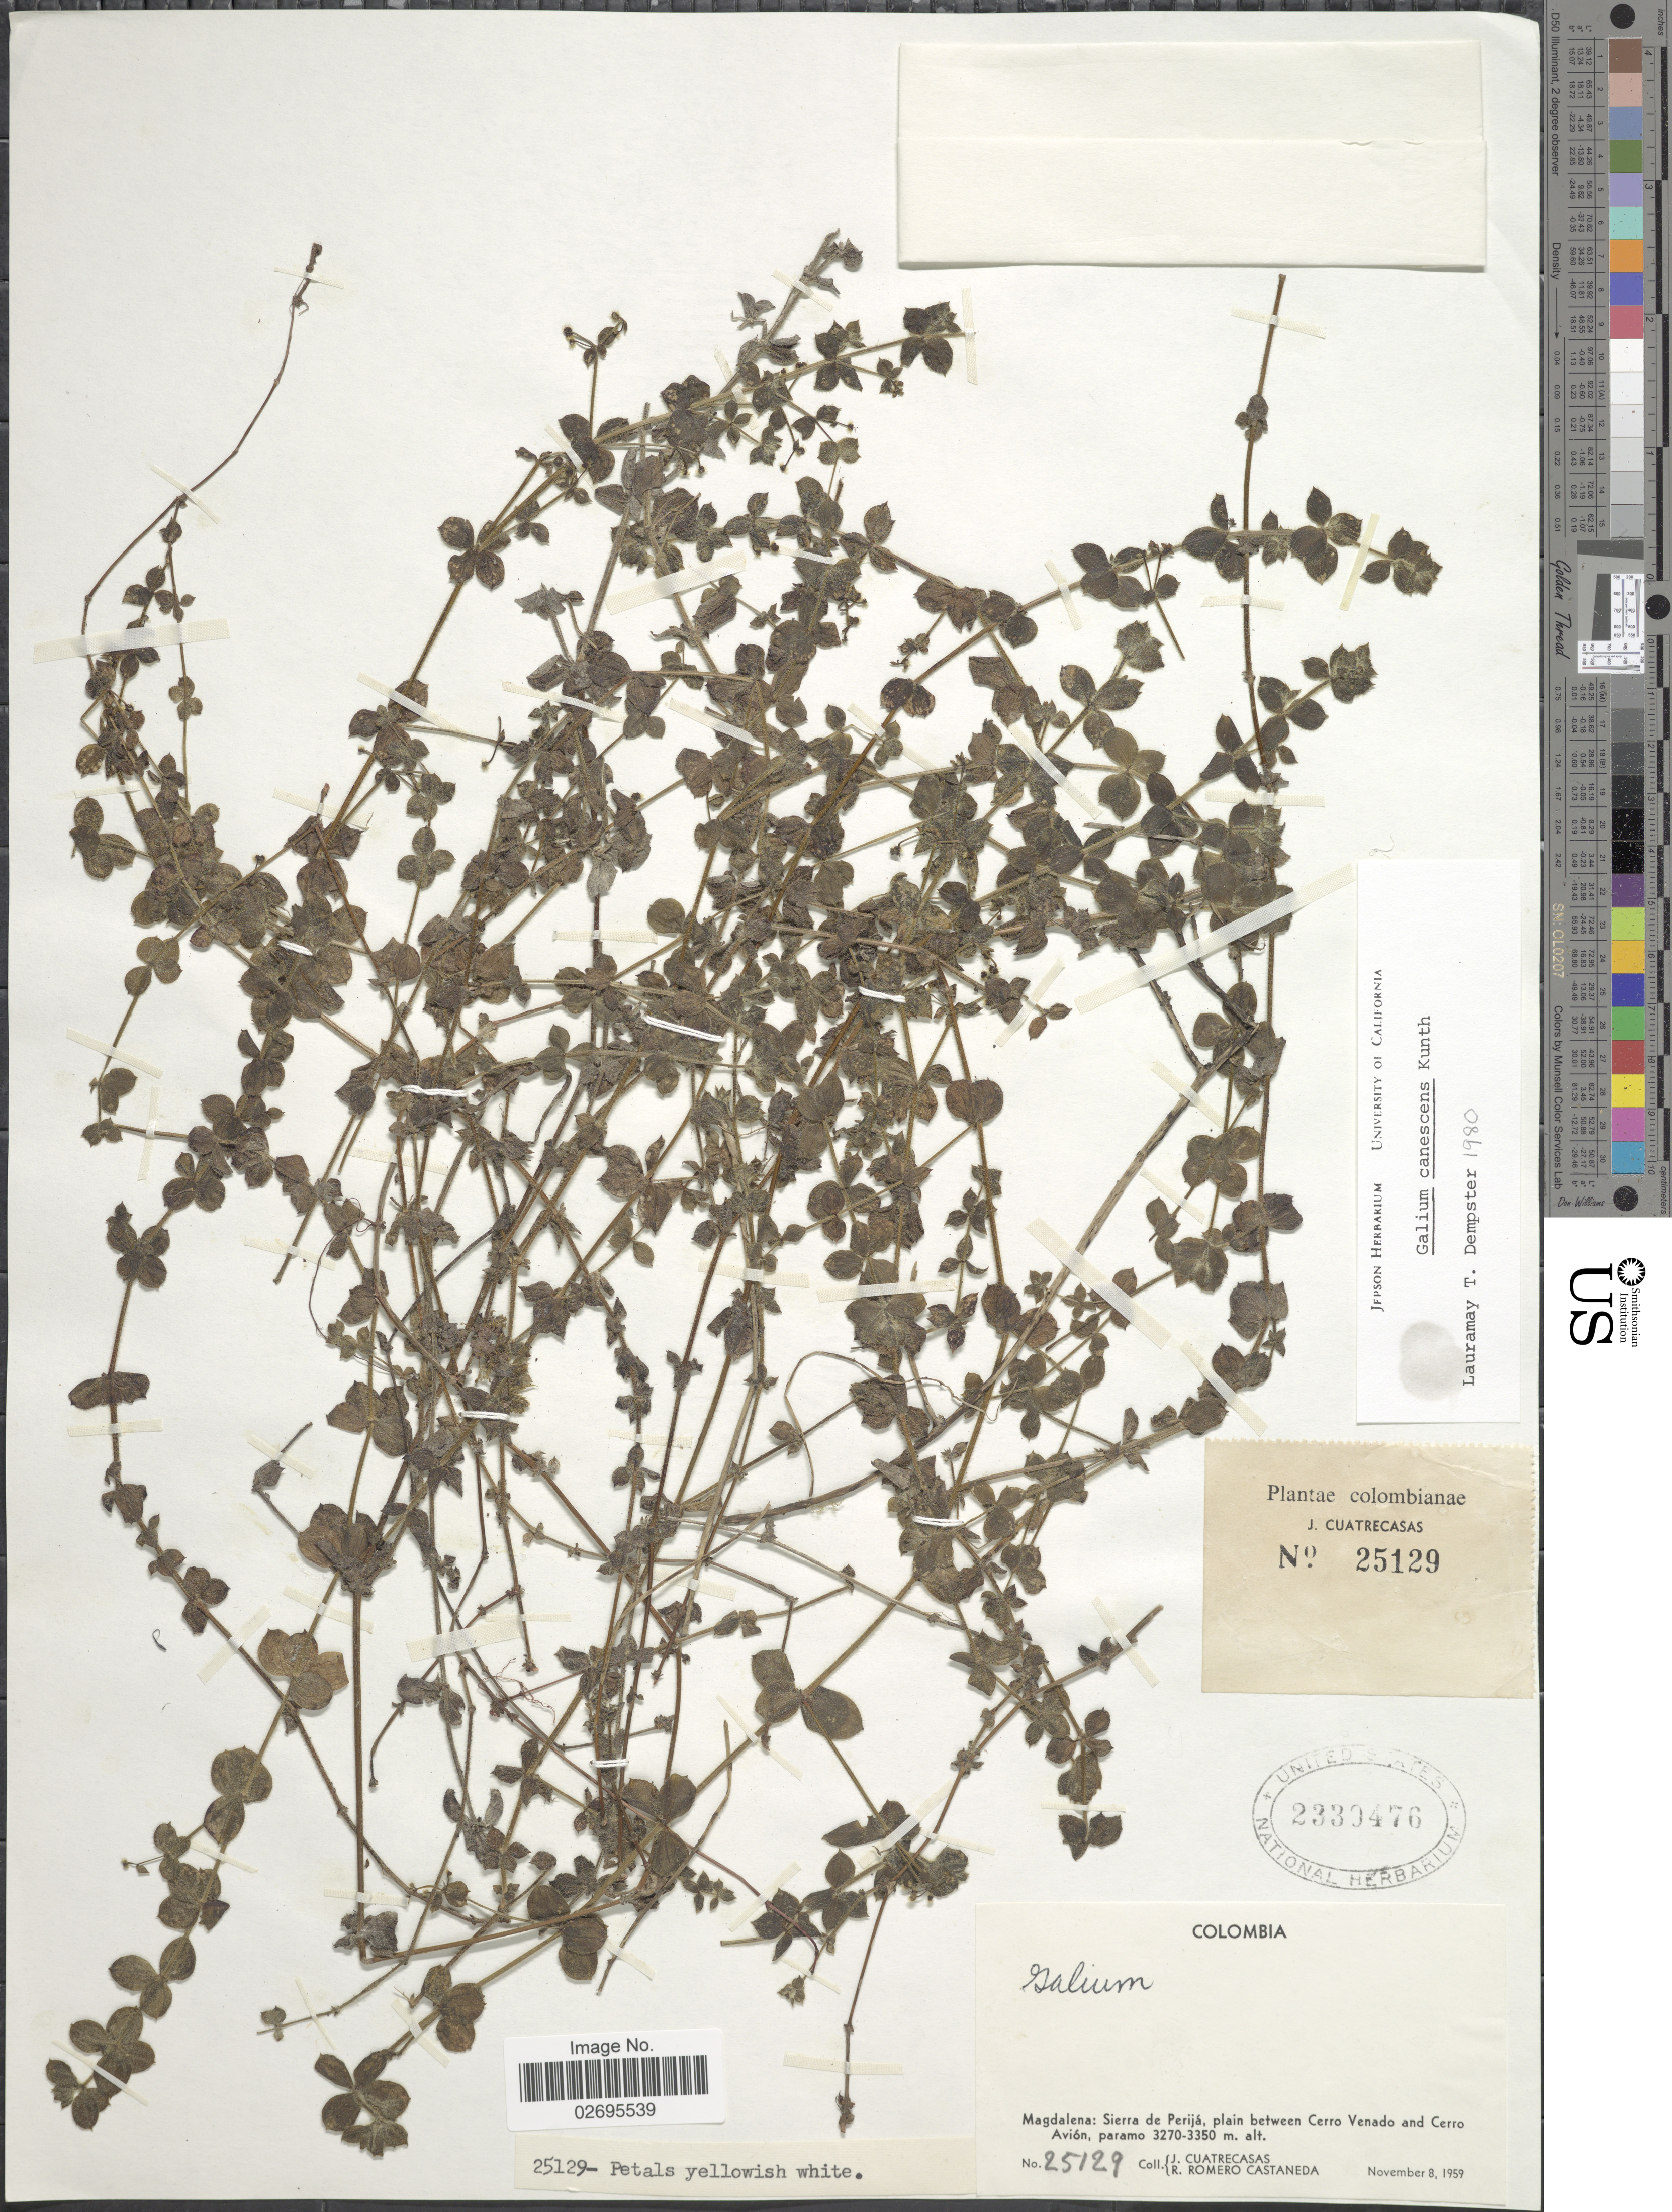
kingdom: Plantae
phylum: Tracheophyta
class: Magnoliopsida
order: Gentianales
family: Rubiaceae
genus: Galium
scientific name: Galium canescens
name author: Kunth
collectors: J. Cuatrecasas & R. Romero Castañeda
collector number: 25129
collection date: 1959-11-08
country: Colombia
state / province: Magdalena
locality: Sierra de Perijá, plain between Cerro Venado and Cerro Avión, paramo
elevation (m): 3270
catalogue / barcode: US 2339476